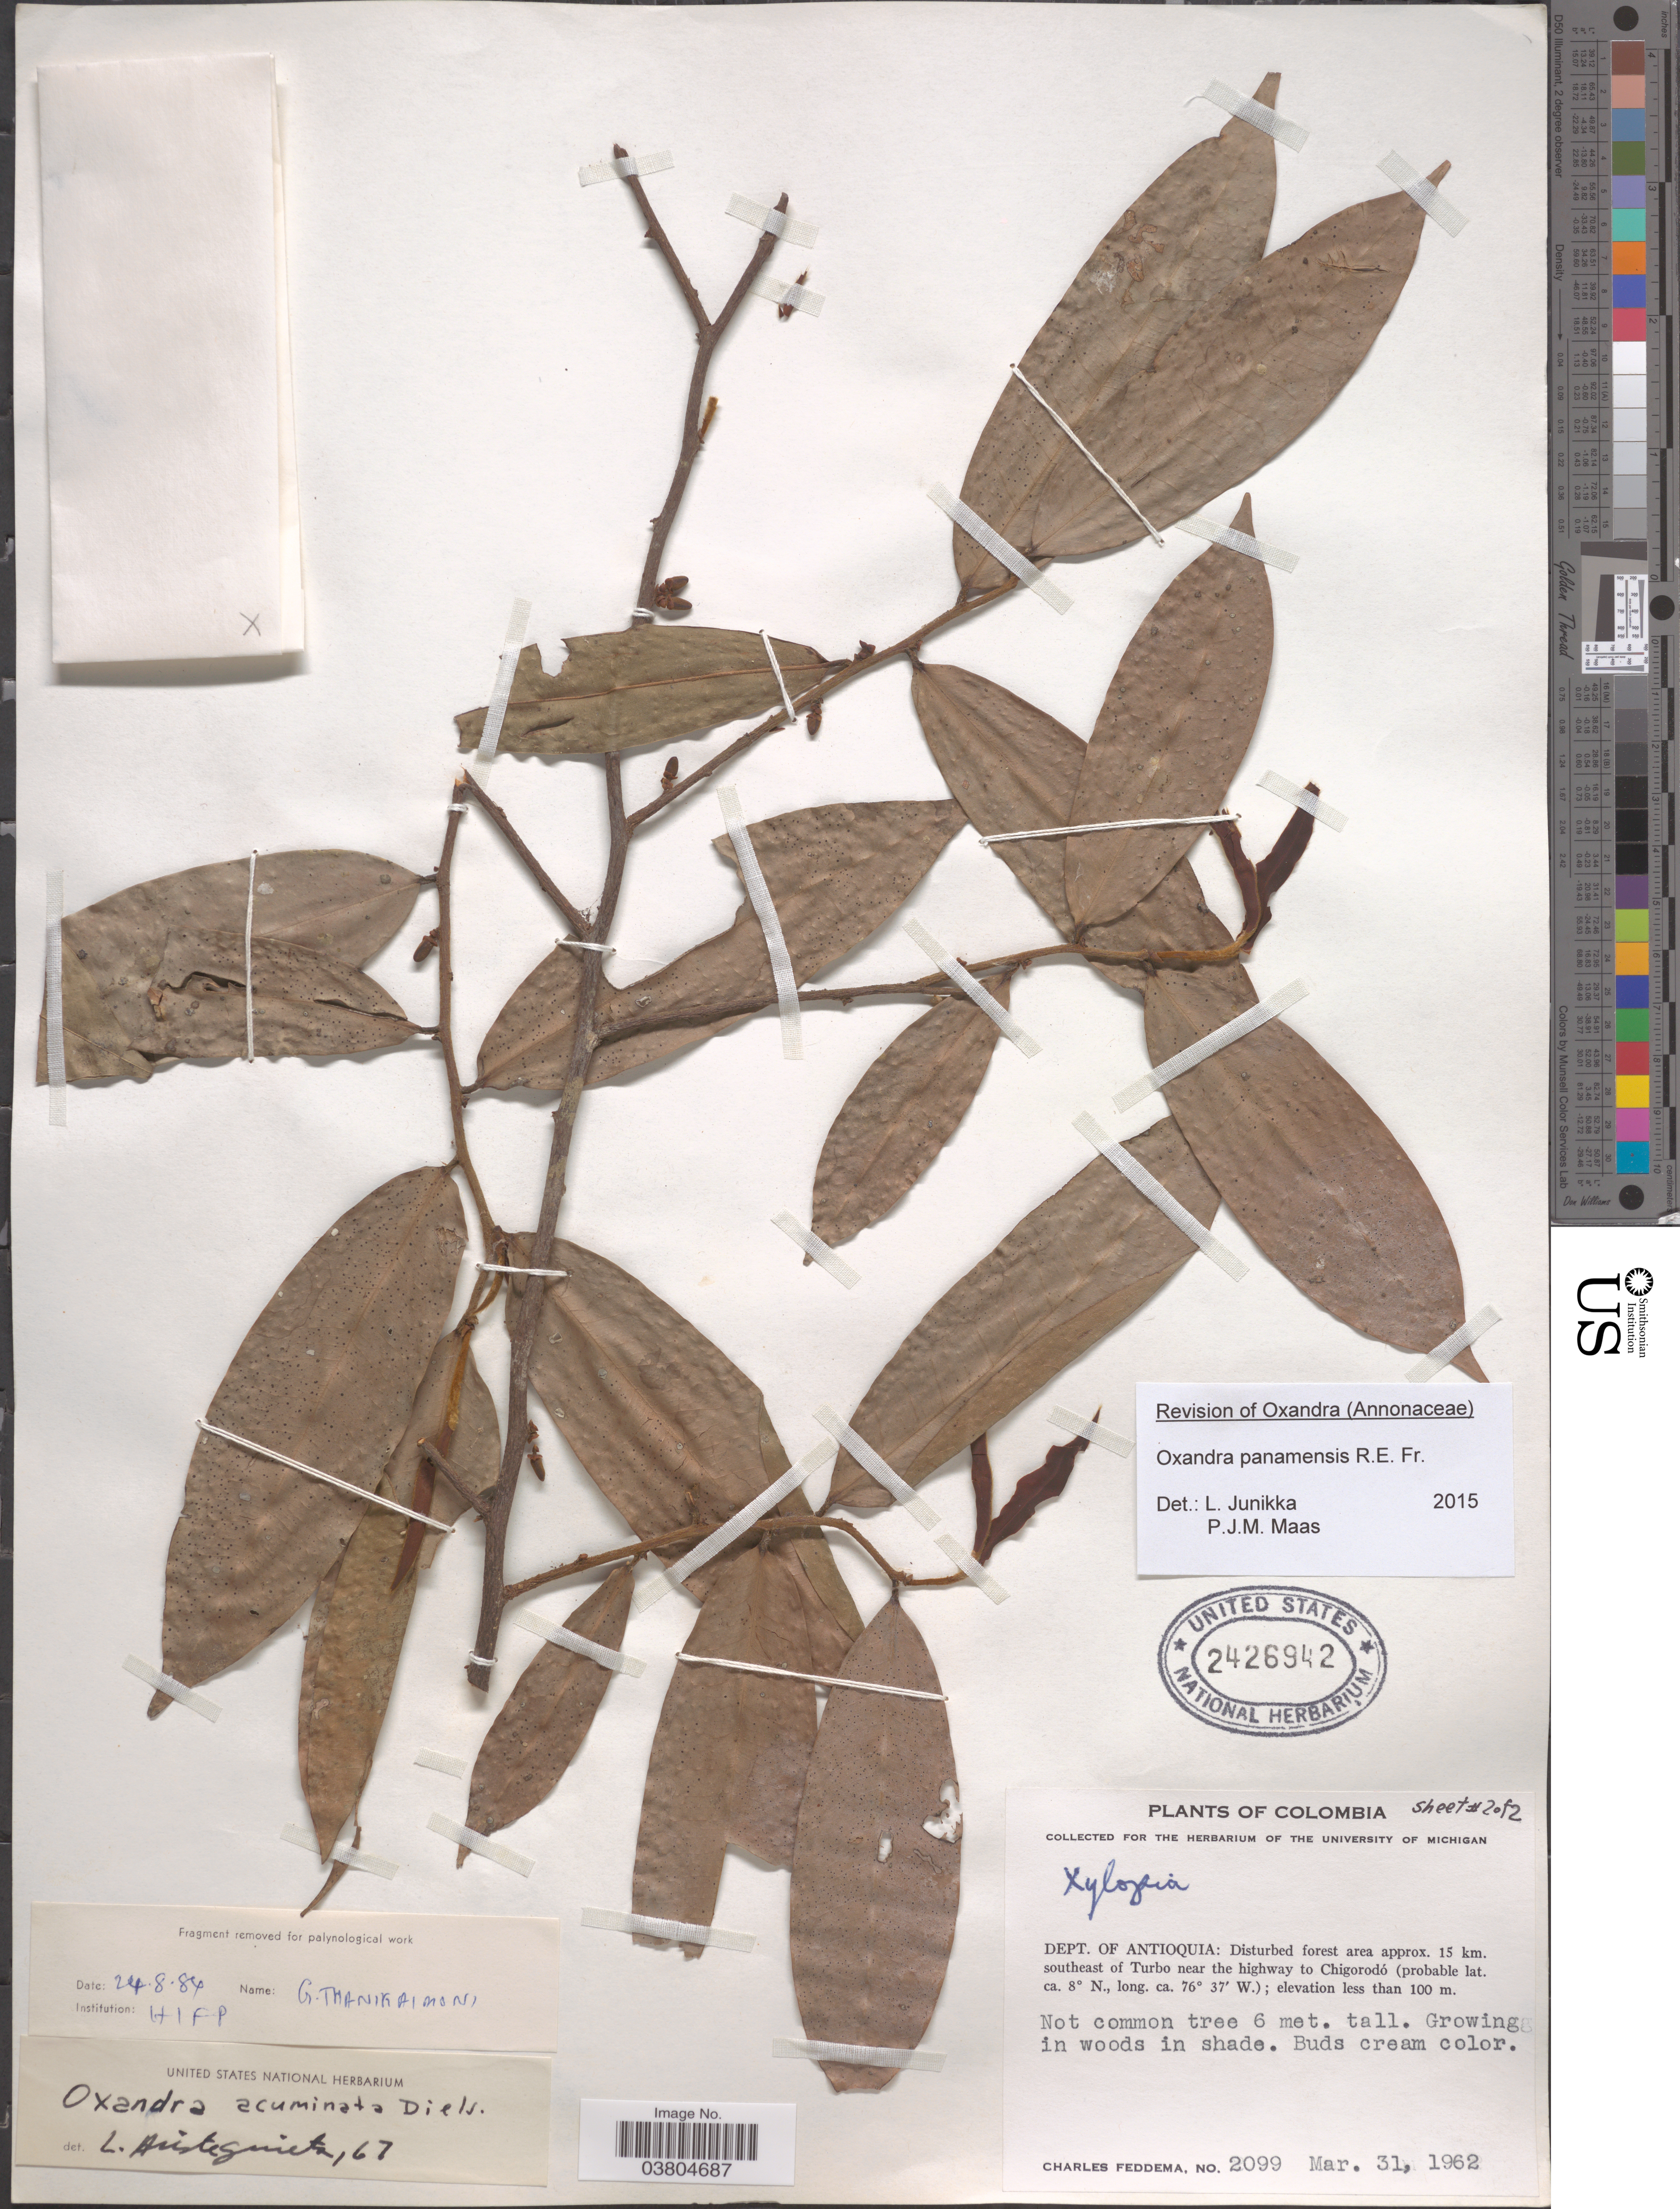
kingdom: Plantae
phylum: Tracheophyta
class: Magnoliopsida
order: Magnoliales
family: Annonaceae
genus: Oxandra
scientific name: Oxandra panamensis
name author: R.E. Fr.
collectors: C. Feddema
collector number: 2099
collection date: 1962-03-31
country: Colombia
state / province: Antioquia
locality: Dept. of Antioquia: Disturbed forest area approx. 15 km. southeast of Turbo near the highway to Chigorodó,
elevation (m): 100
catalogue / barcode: US 2426942